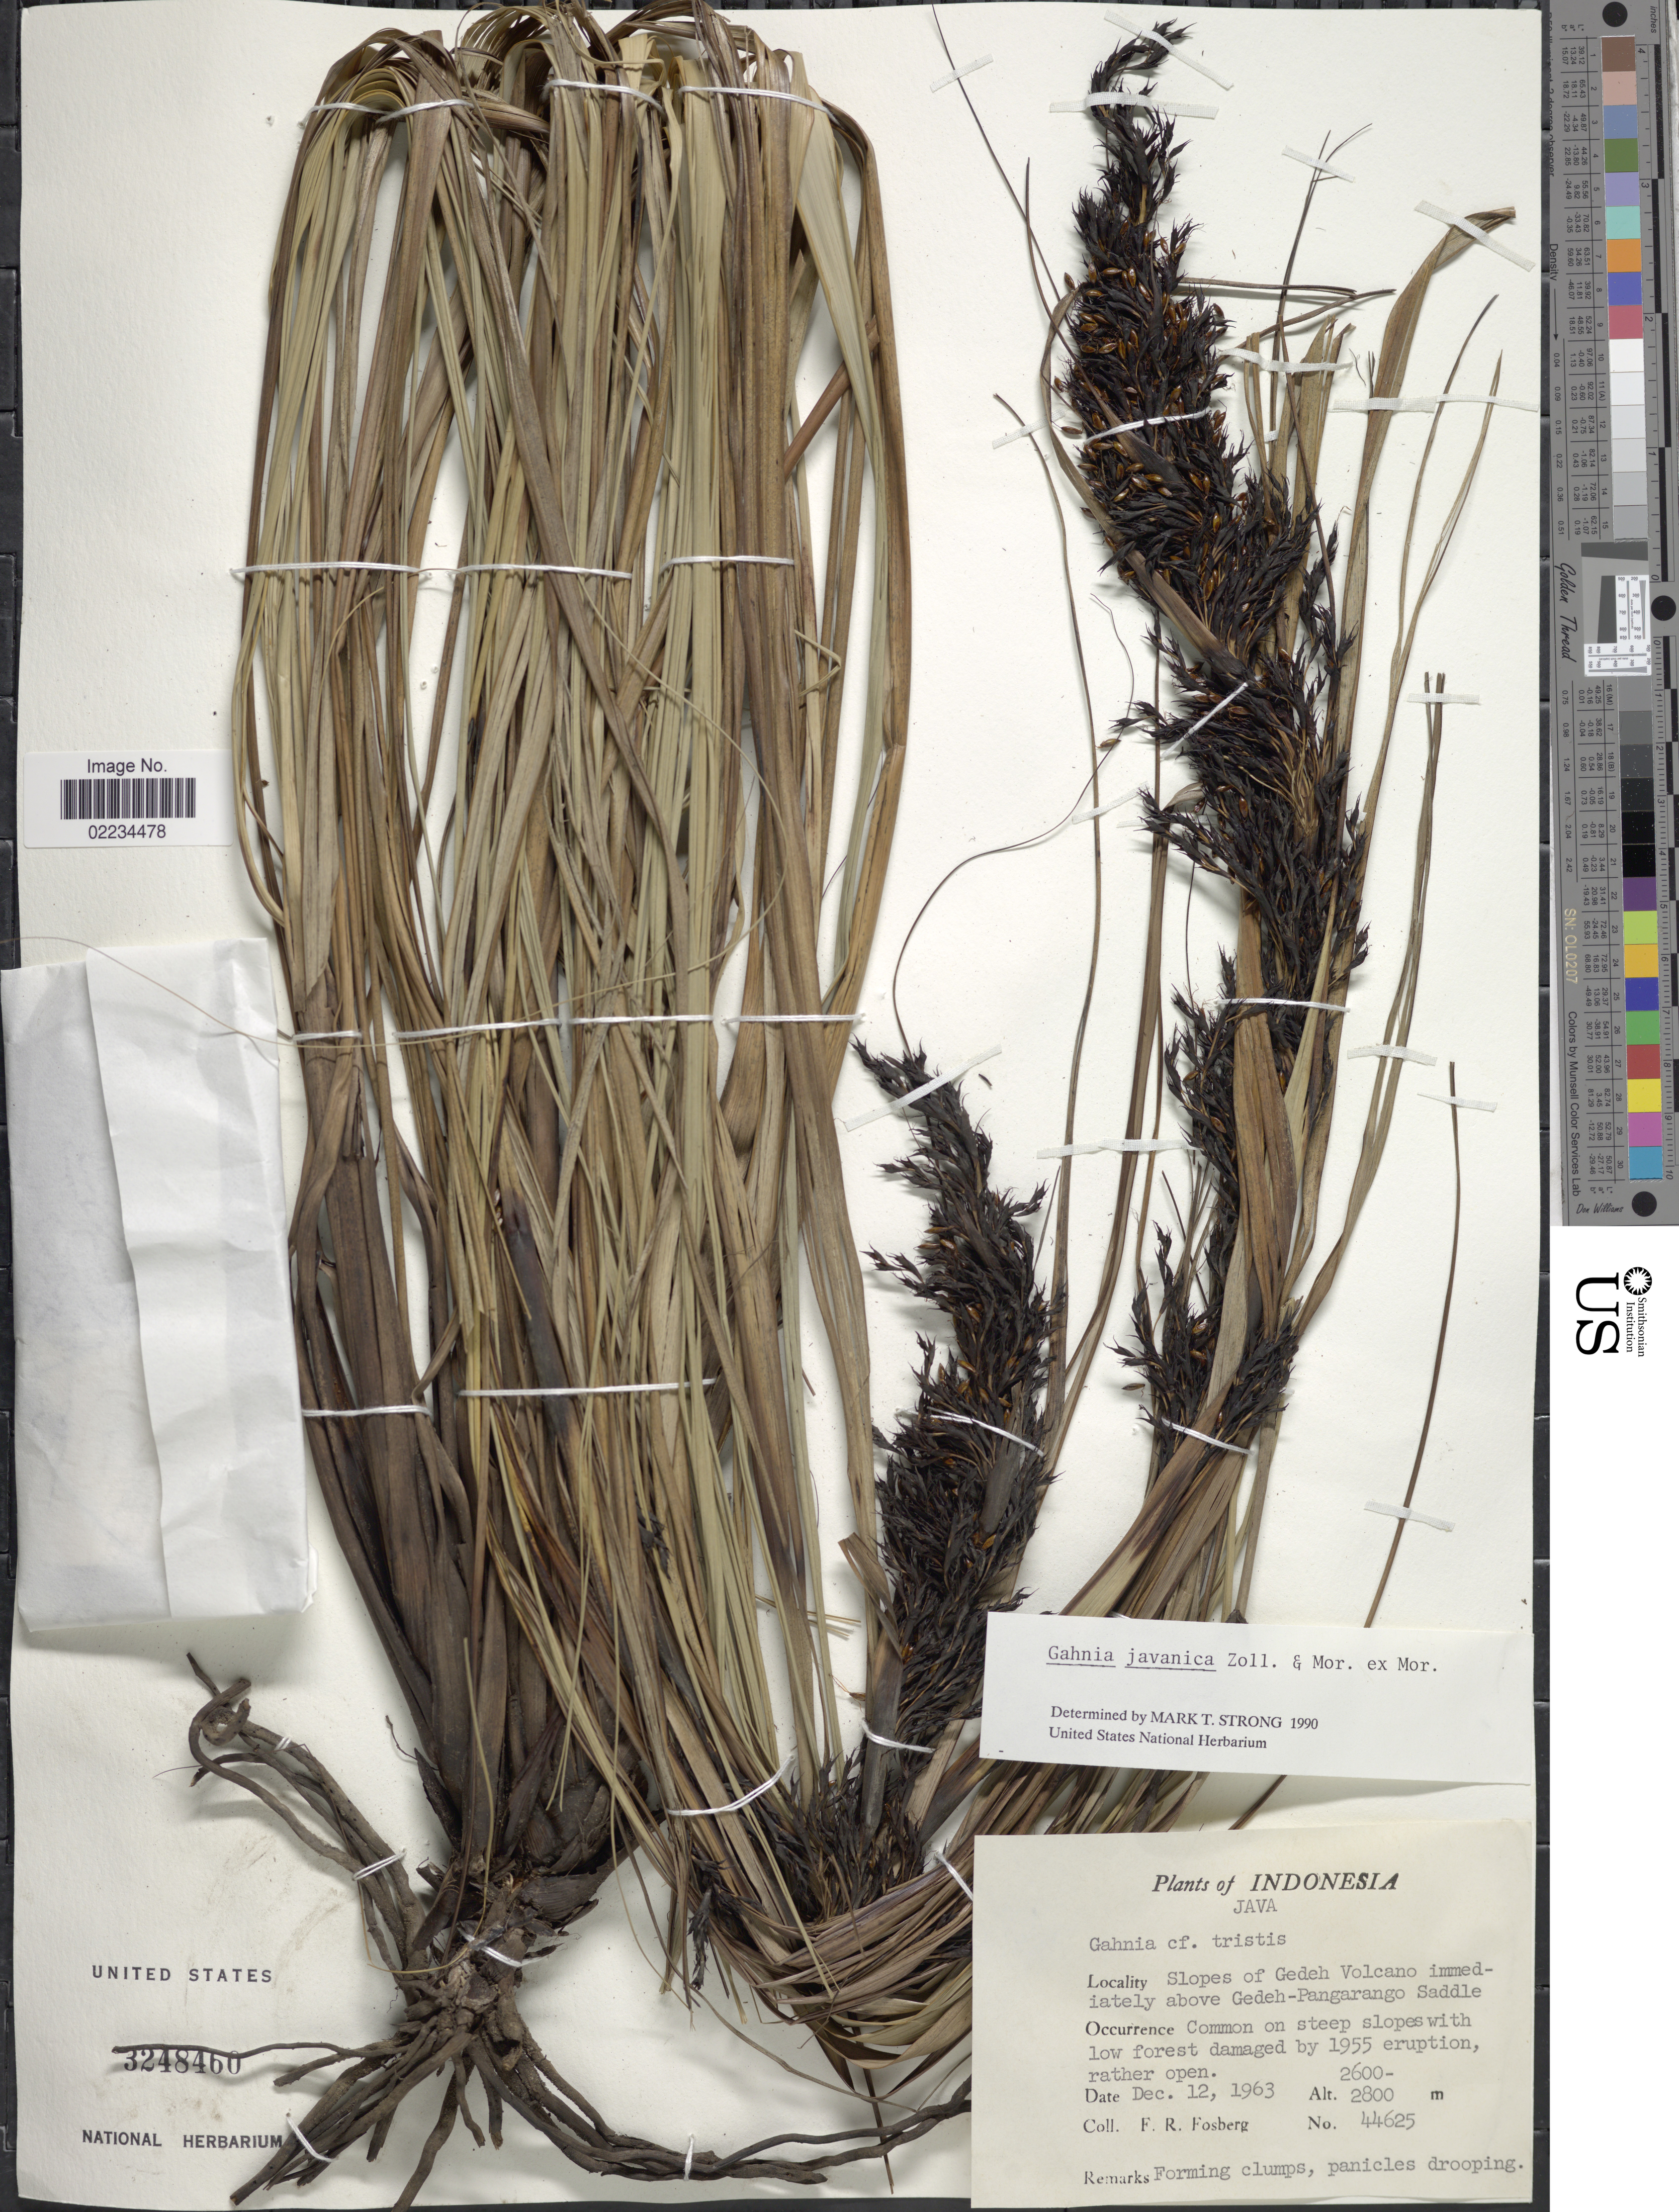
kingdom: Plantae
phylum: Tracheophyta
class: Liliopsida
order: Poales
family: Cyperaceae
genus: Gahnia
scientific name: Gahnia javanica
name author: Moritzi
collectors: F. R. Fosberg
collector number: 44625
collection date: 1963-12-12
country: Indonesia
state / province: Java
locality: Slopes of Gedeh Volcano immediately above Gedeh-Pangarango Saddle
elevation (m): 2600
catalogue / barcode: US 3248460